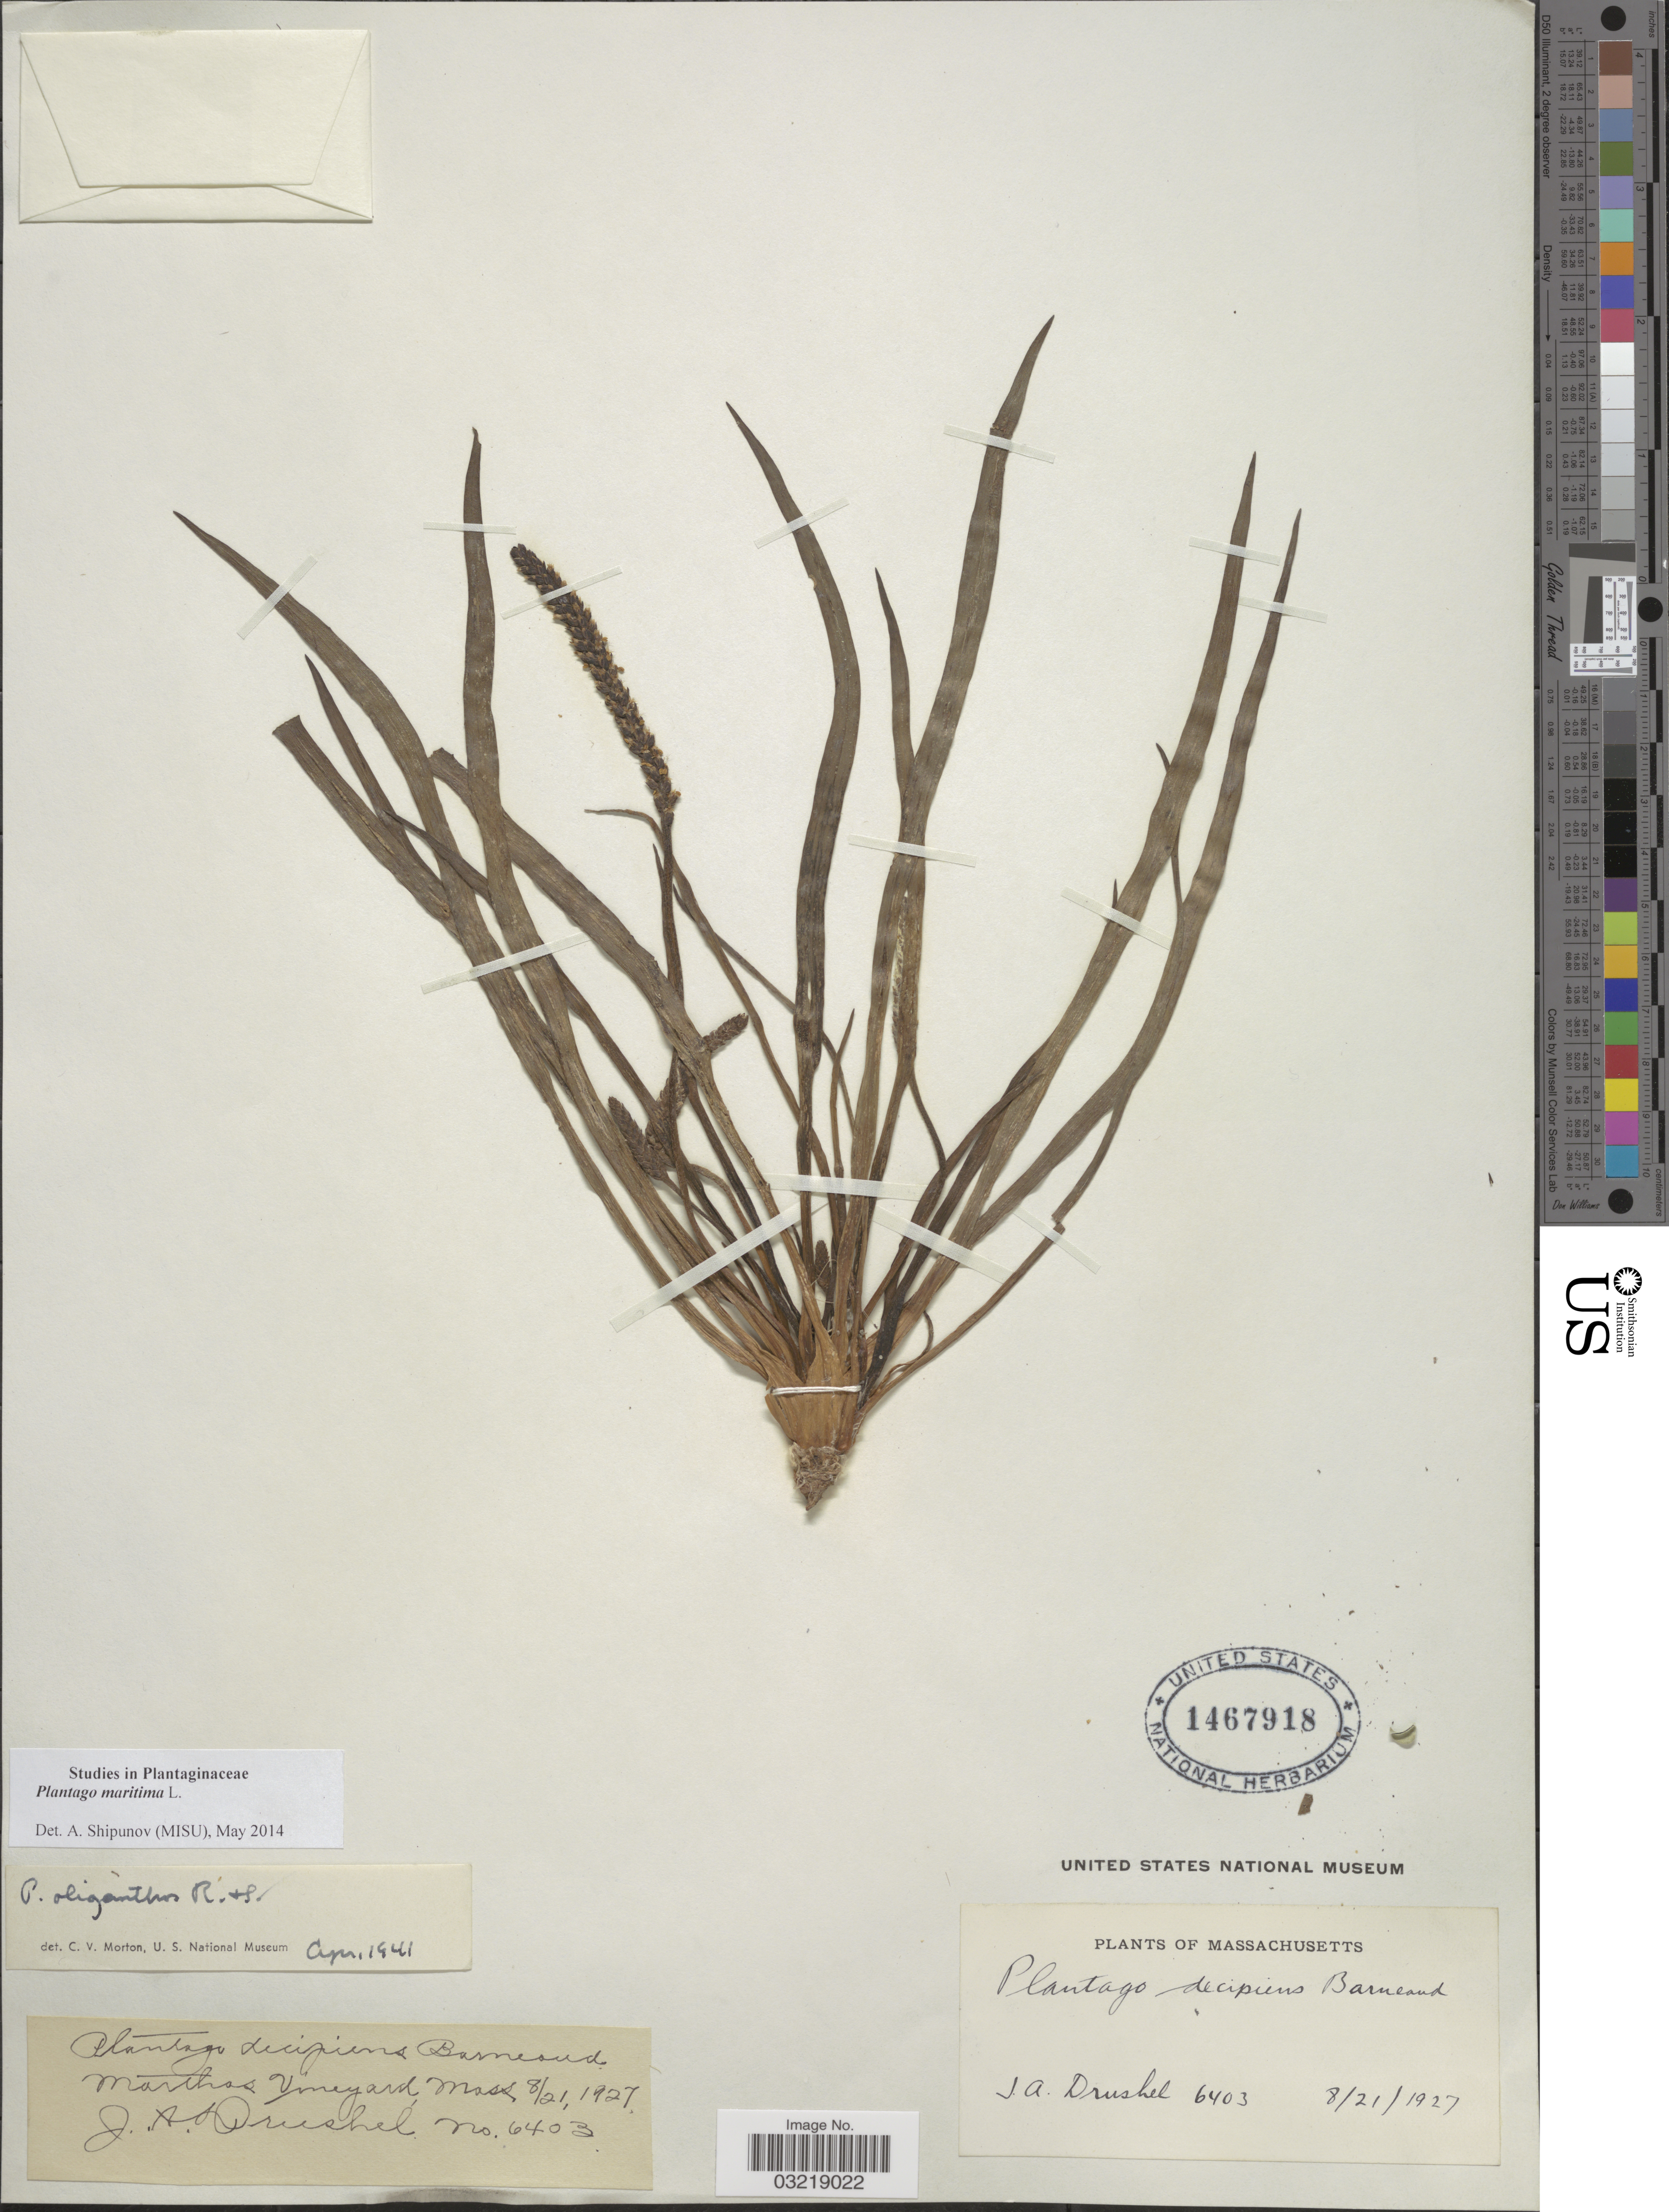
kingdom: Plantae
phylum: Tracheophyta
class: Magnoliopsida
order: Lamiales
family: Plantaginaceae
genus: Plantago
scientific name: Plantago maritima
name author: L.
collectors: J. A. Drushel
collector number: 6403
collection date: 1927-08-21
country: United States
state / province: Massachusetts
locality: Marthas Vineyard.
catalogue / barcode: US 1467918